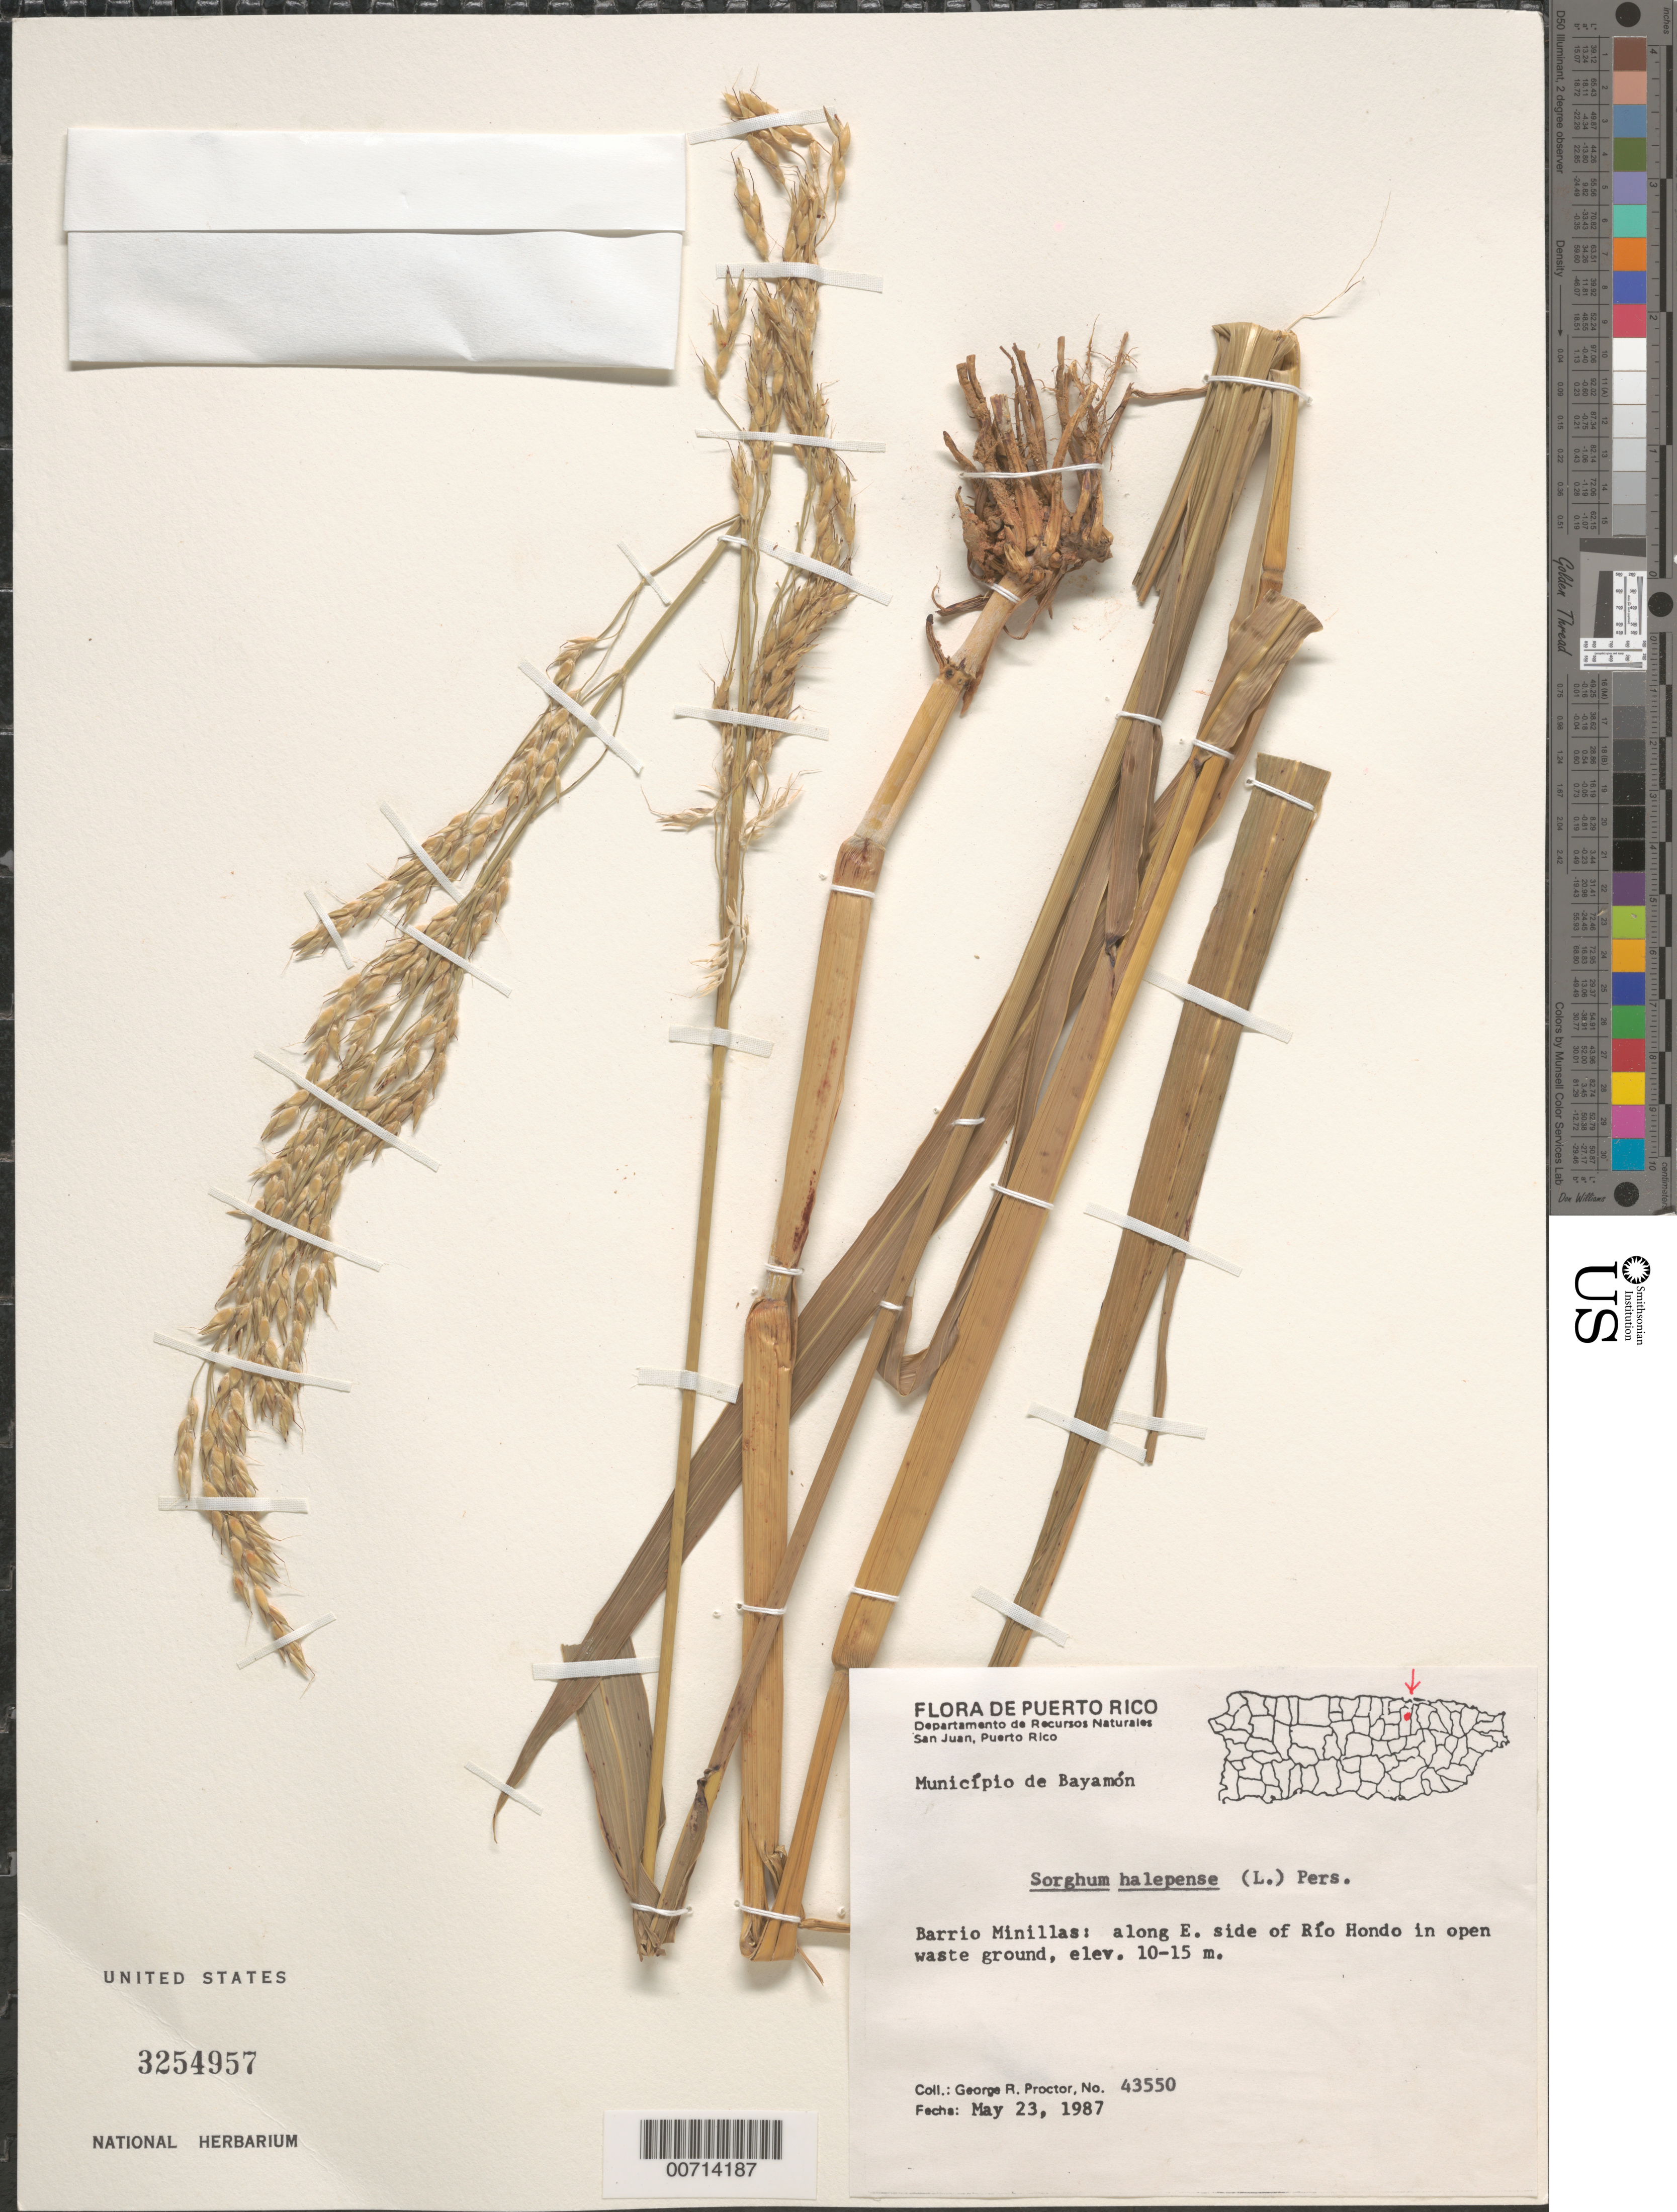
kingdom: Plantae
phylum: Tracheophyta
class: Liliopsida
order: Poales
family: Poaceae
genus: Sorghum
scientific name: Sorghum halepense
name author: (L.) Pers.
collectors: G. R. Proctor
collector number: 43550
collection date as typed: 23 May 1987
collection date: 1987-05-23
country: Puerto Rico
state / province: Bayamón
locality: Barrio Minillas: along E side of Rio Hondo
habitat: In open waste ground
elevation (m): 10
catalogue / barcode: US 3254957